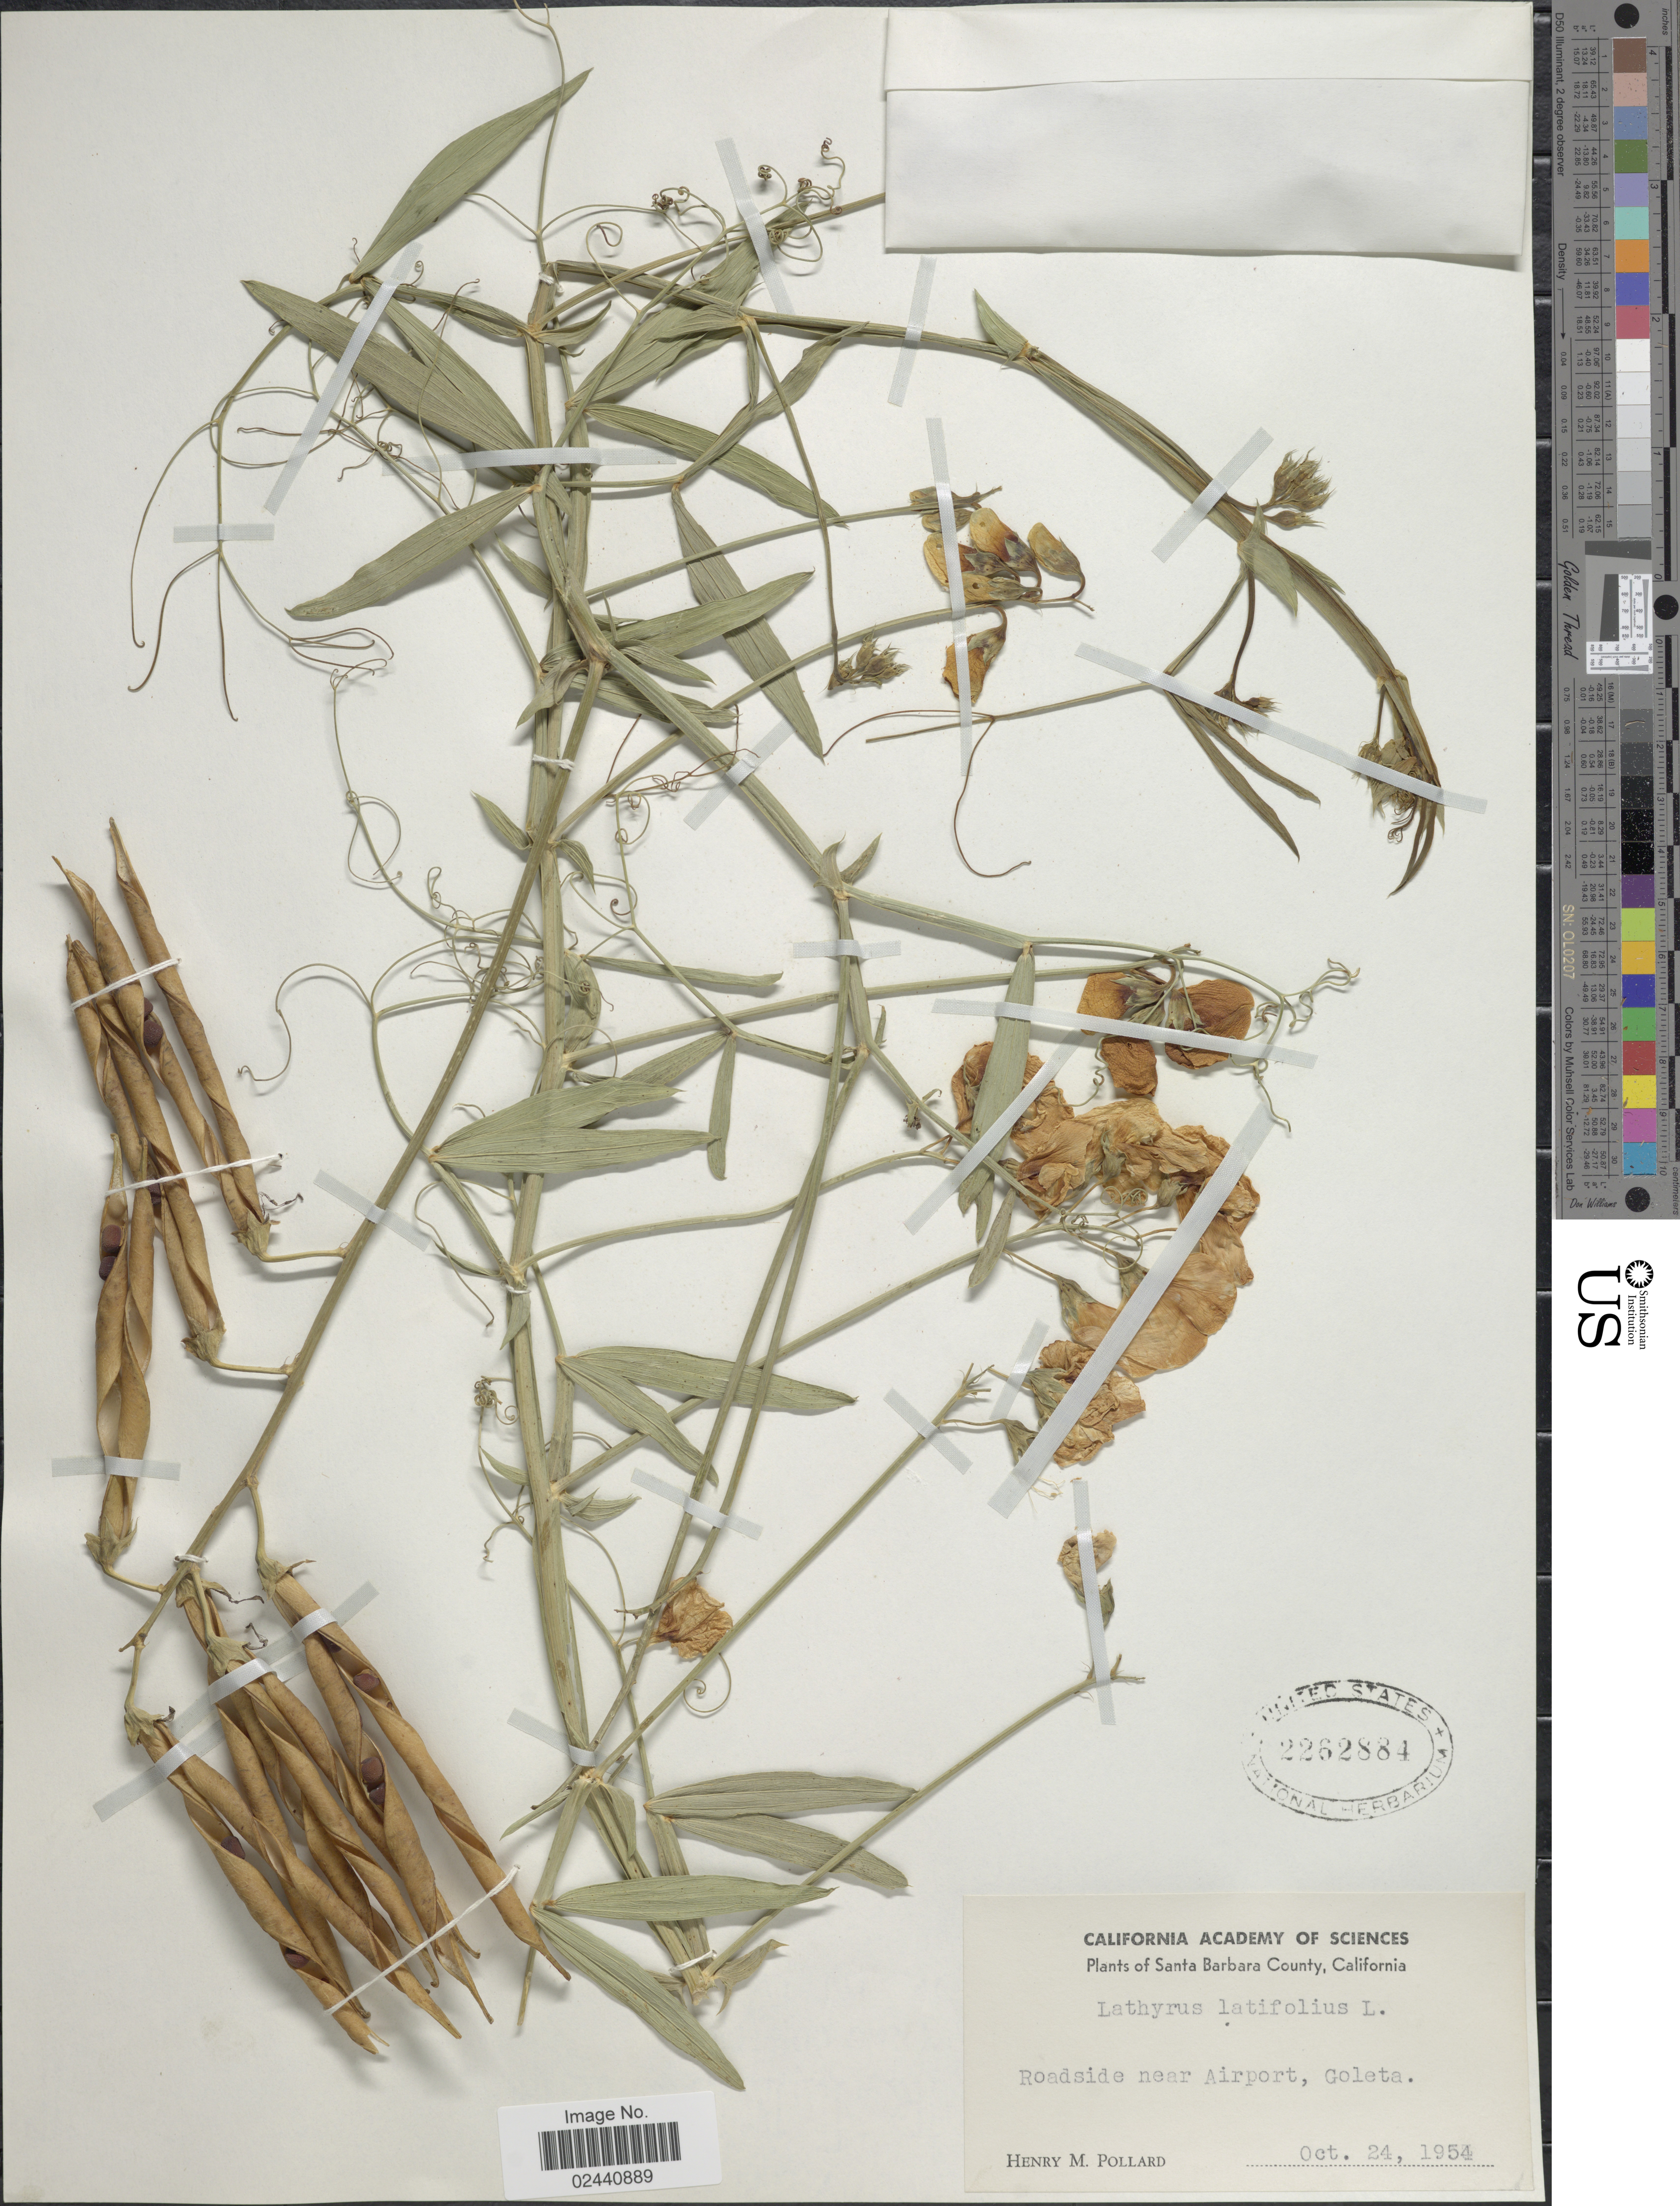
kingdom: Plantae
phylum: Tracheophyta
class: Magnoliopsida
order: Fabales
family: Fabaceae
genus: Lathyrus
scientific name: Lathyrus latifolius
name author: L.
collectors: H. M. Pollard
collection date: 1954-10-24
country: United States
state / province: California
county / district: Santa Barbara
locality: Santa Barbara County, Roadside near Airport, Goleta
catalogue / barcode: US 2262884